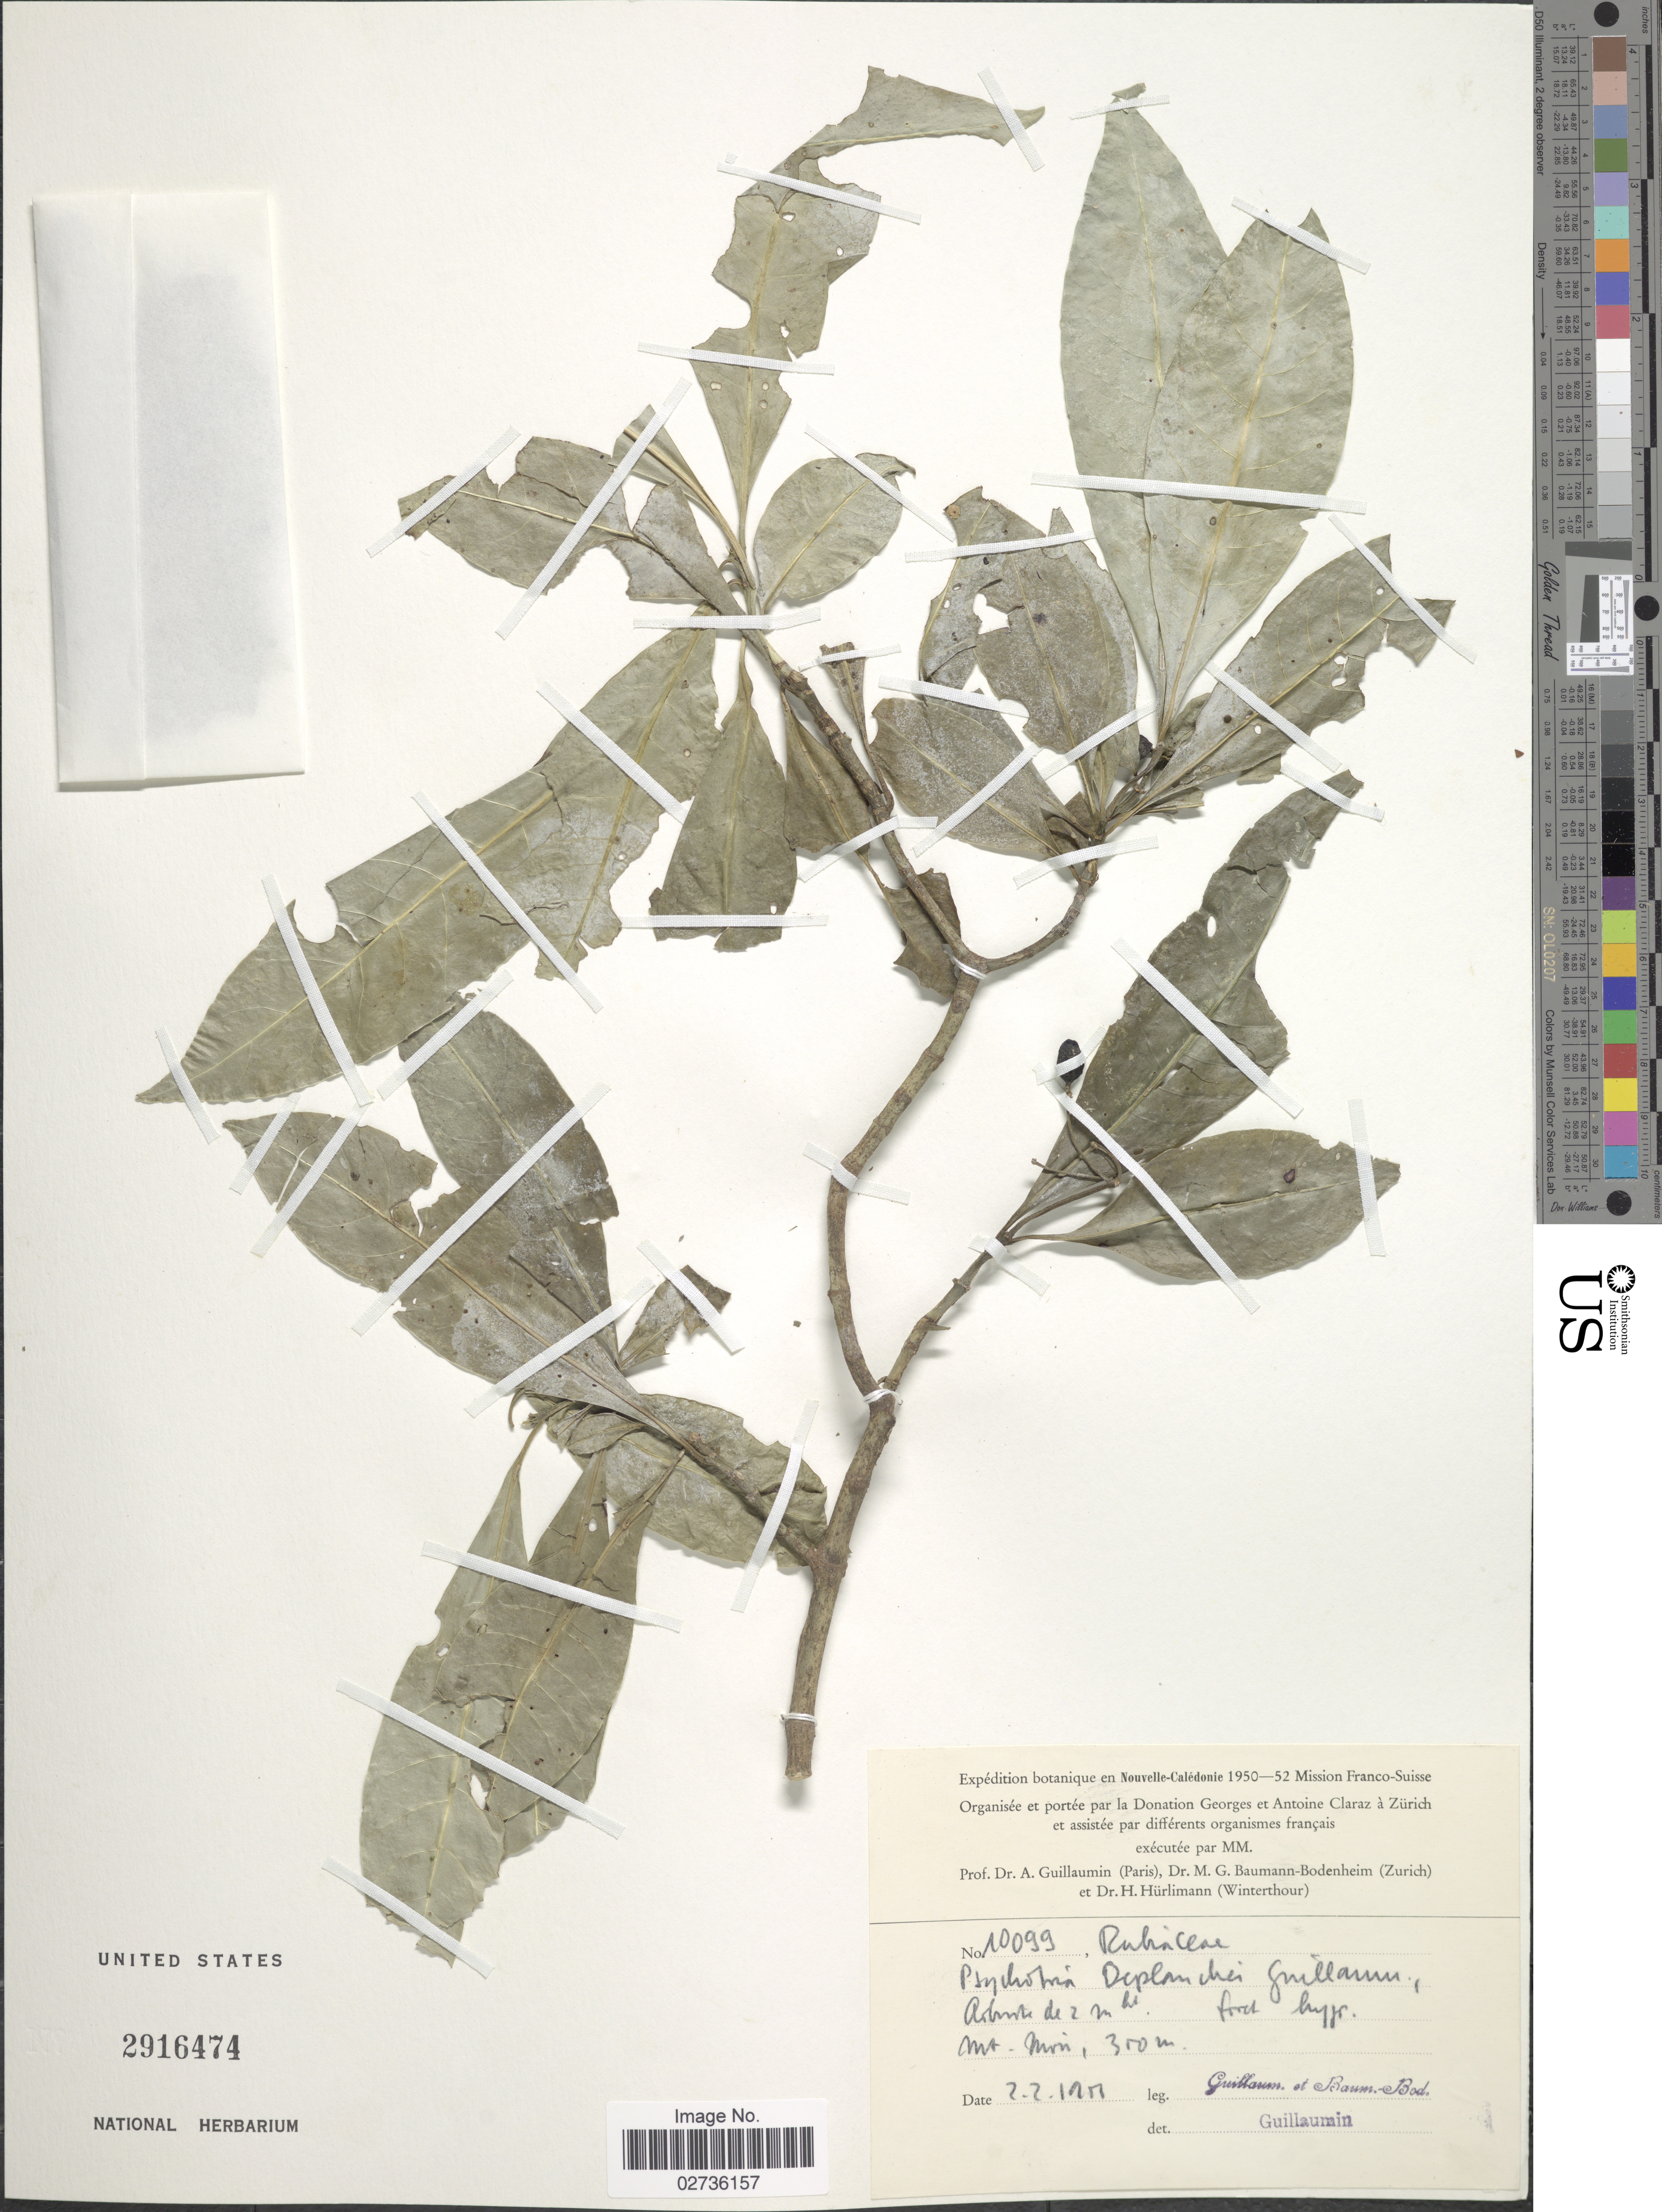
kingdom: Plantae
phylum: Tracheophyta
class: Magnoliopsida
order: Gentianales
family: Rubiaceae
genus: Psychotria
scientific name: Psychotria deplanchei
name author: (Beauvis.) Guillaumin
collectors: A. Guillaumin & M. G. Baumann-Bodenheim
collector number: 10099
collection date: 1951-02-02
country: New Caledonia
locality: Nouvelle Caledonie. Mt. Mou. [interpreted]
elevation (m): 350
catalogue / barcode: US 2916474